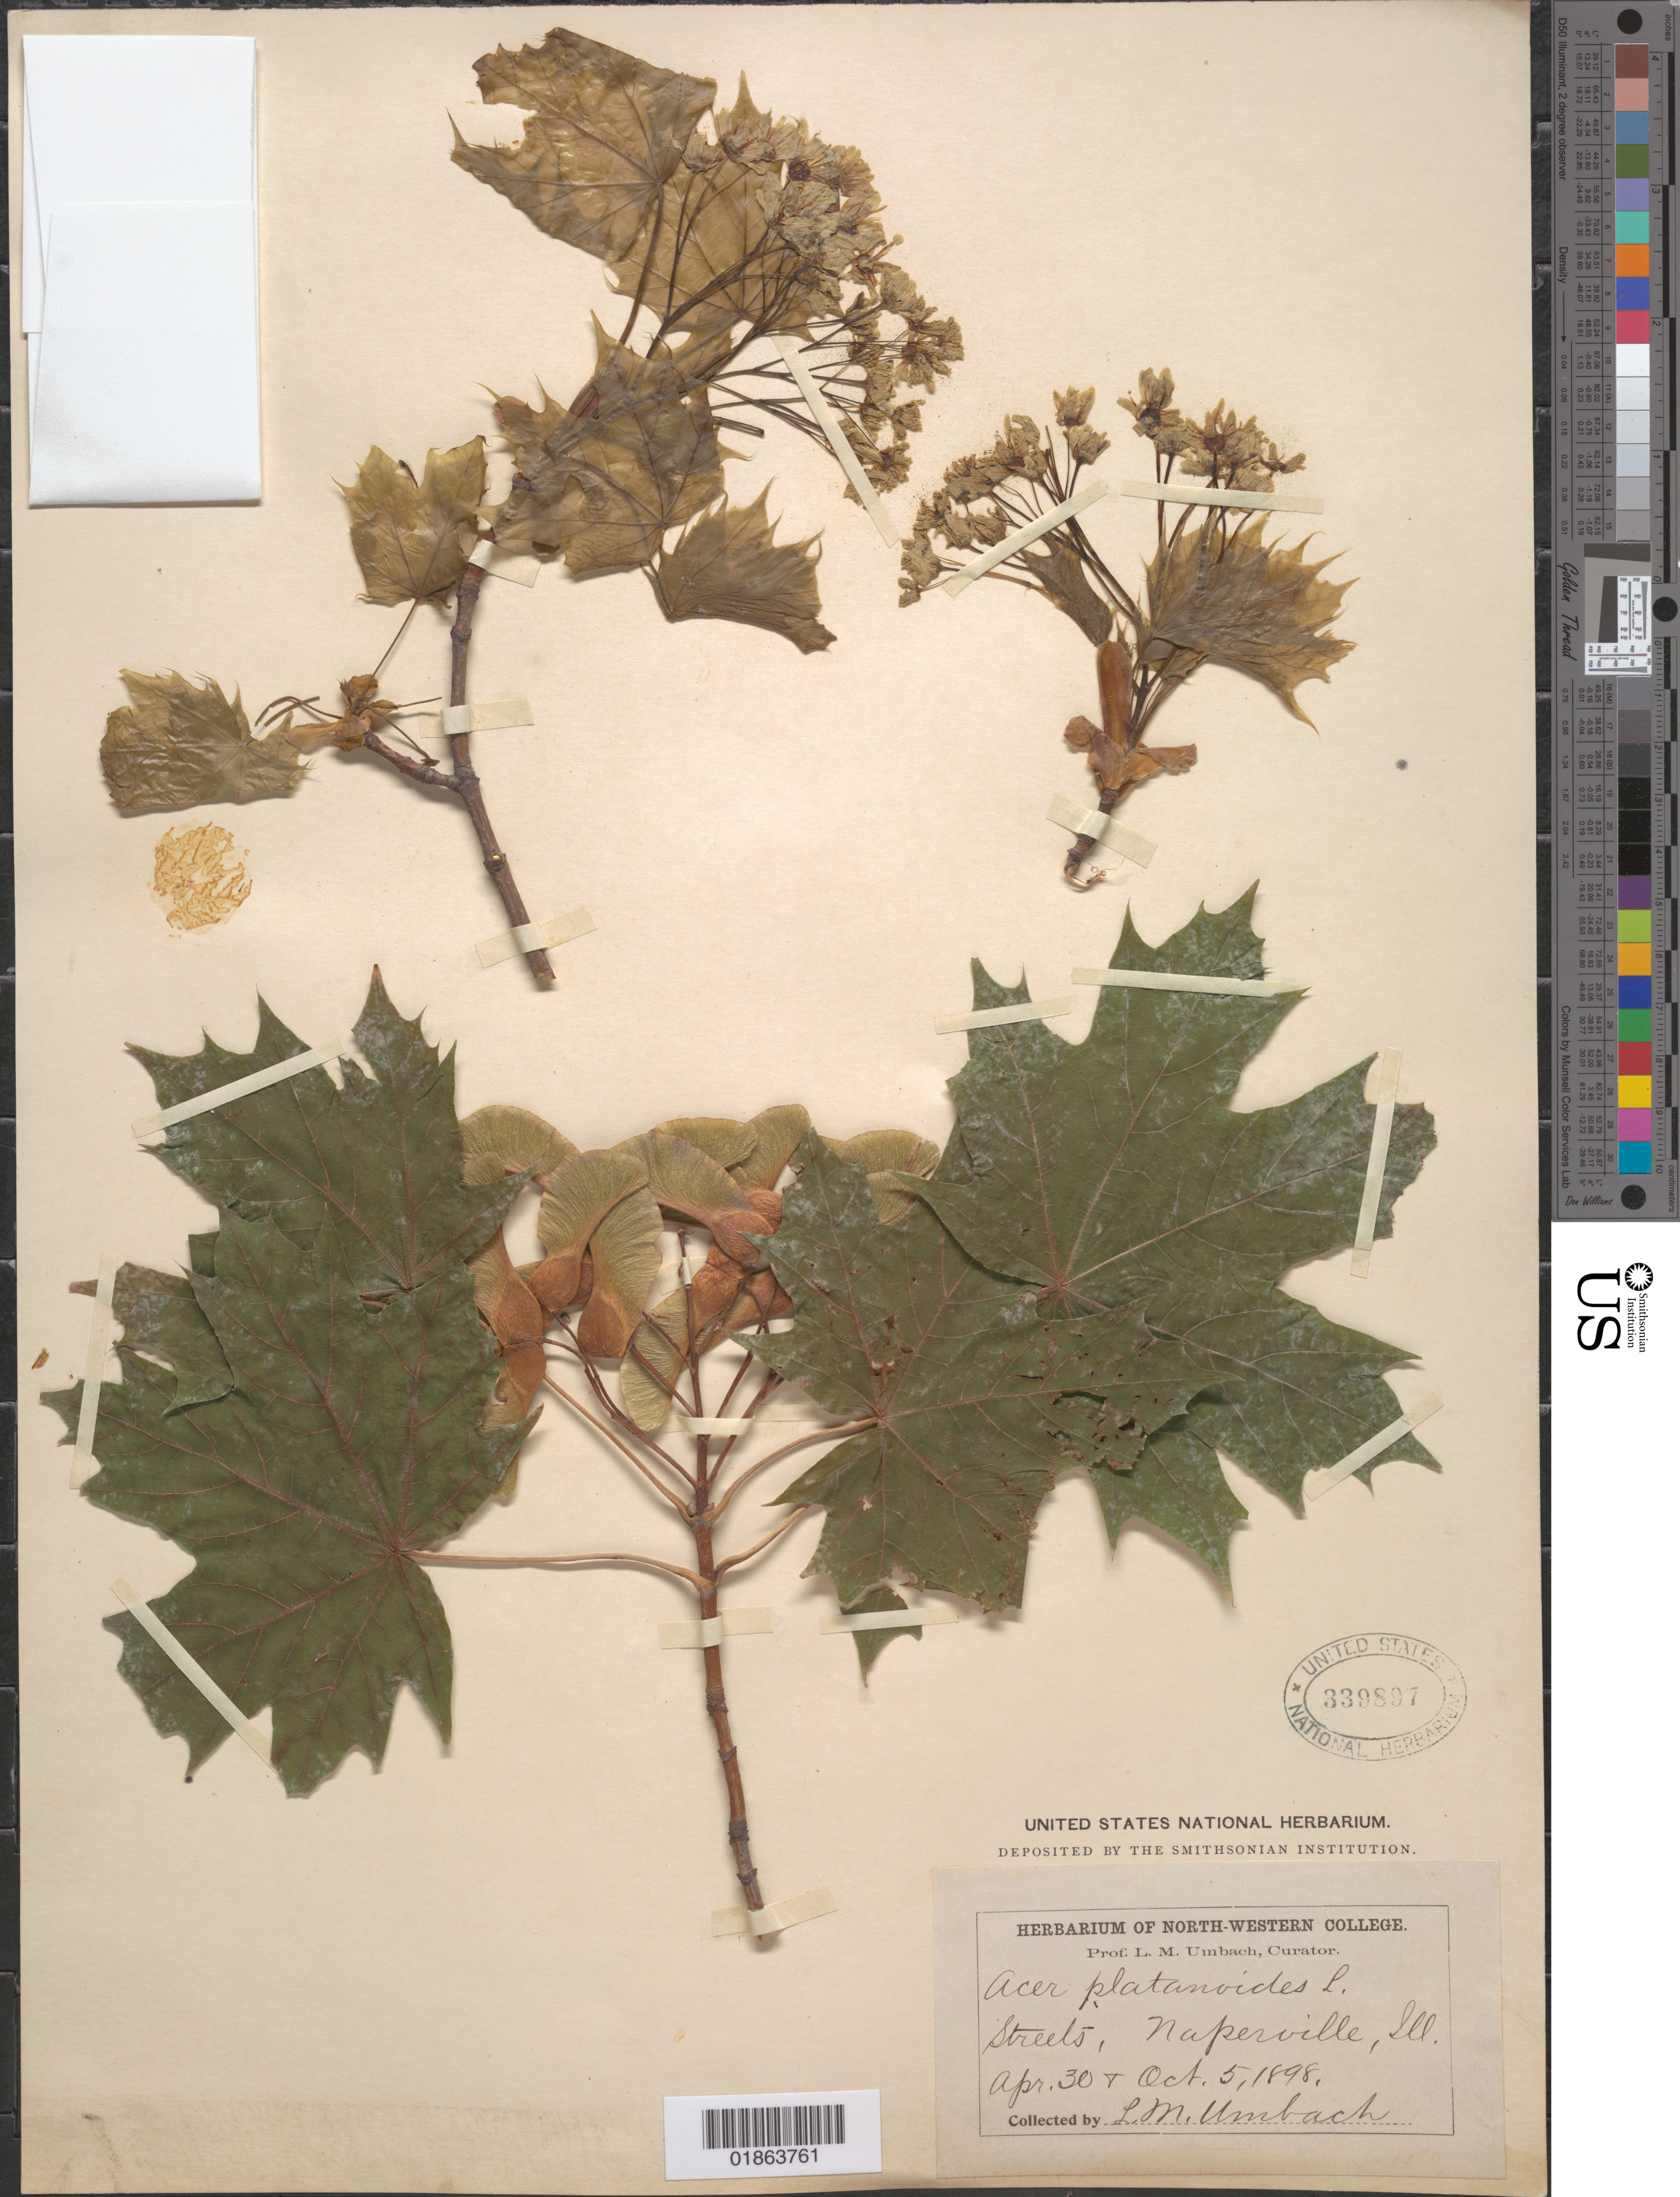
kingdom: Plantae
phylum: Tracheophyta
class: Magnoliopsida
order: Sapindales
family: Sapindaceae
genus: Acer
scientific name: Acer platanoides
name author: L.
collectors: L. M. Umbach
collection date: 1898-04-30,1898-10-05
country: United States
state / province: Illinois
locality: Naperville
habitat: Streets. Cultivated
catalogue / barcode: US 339897